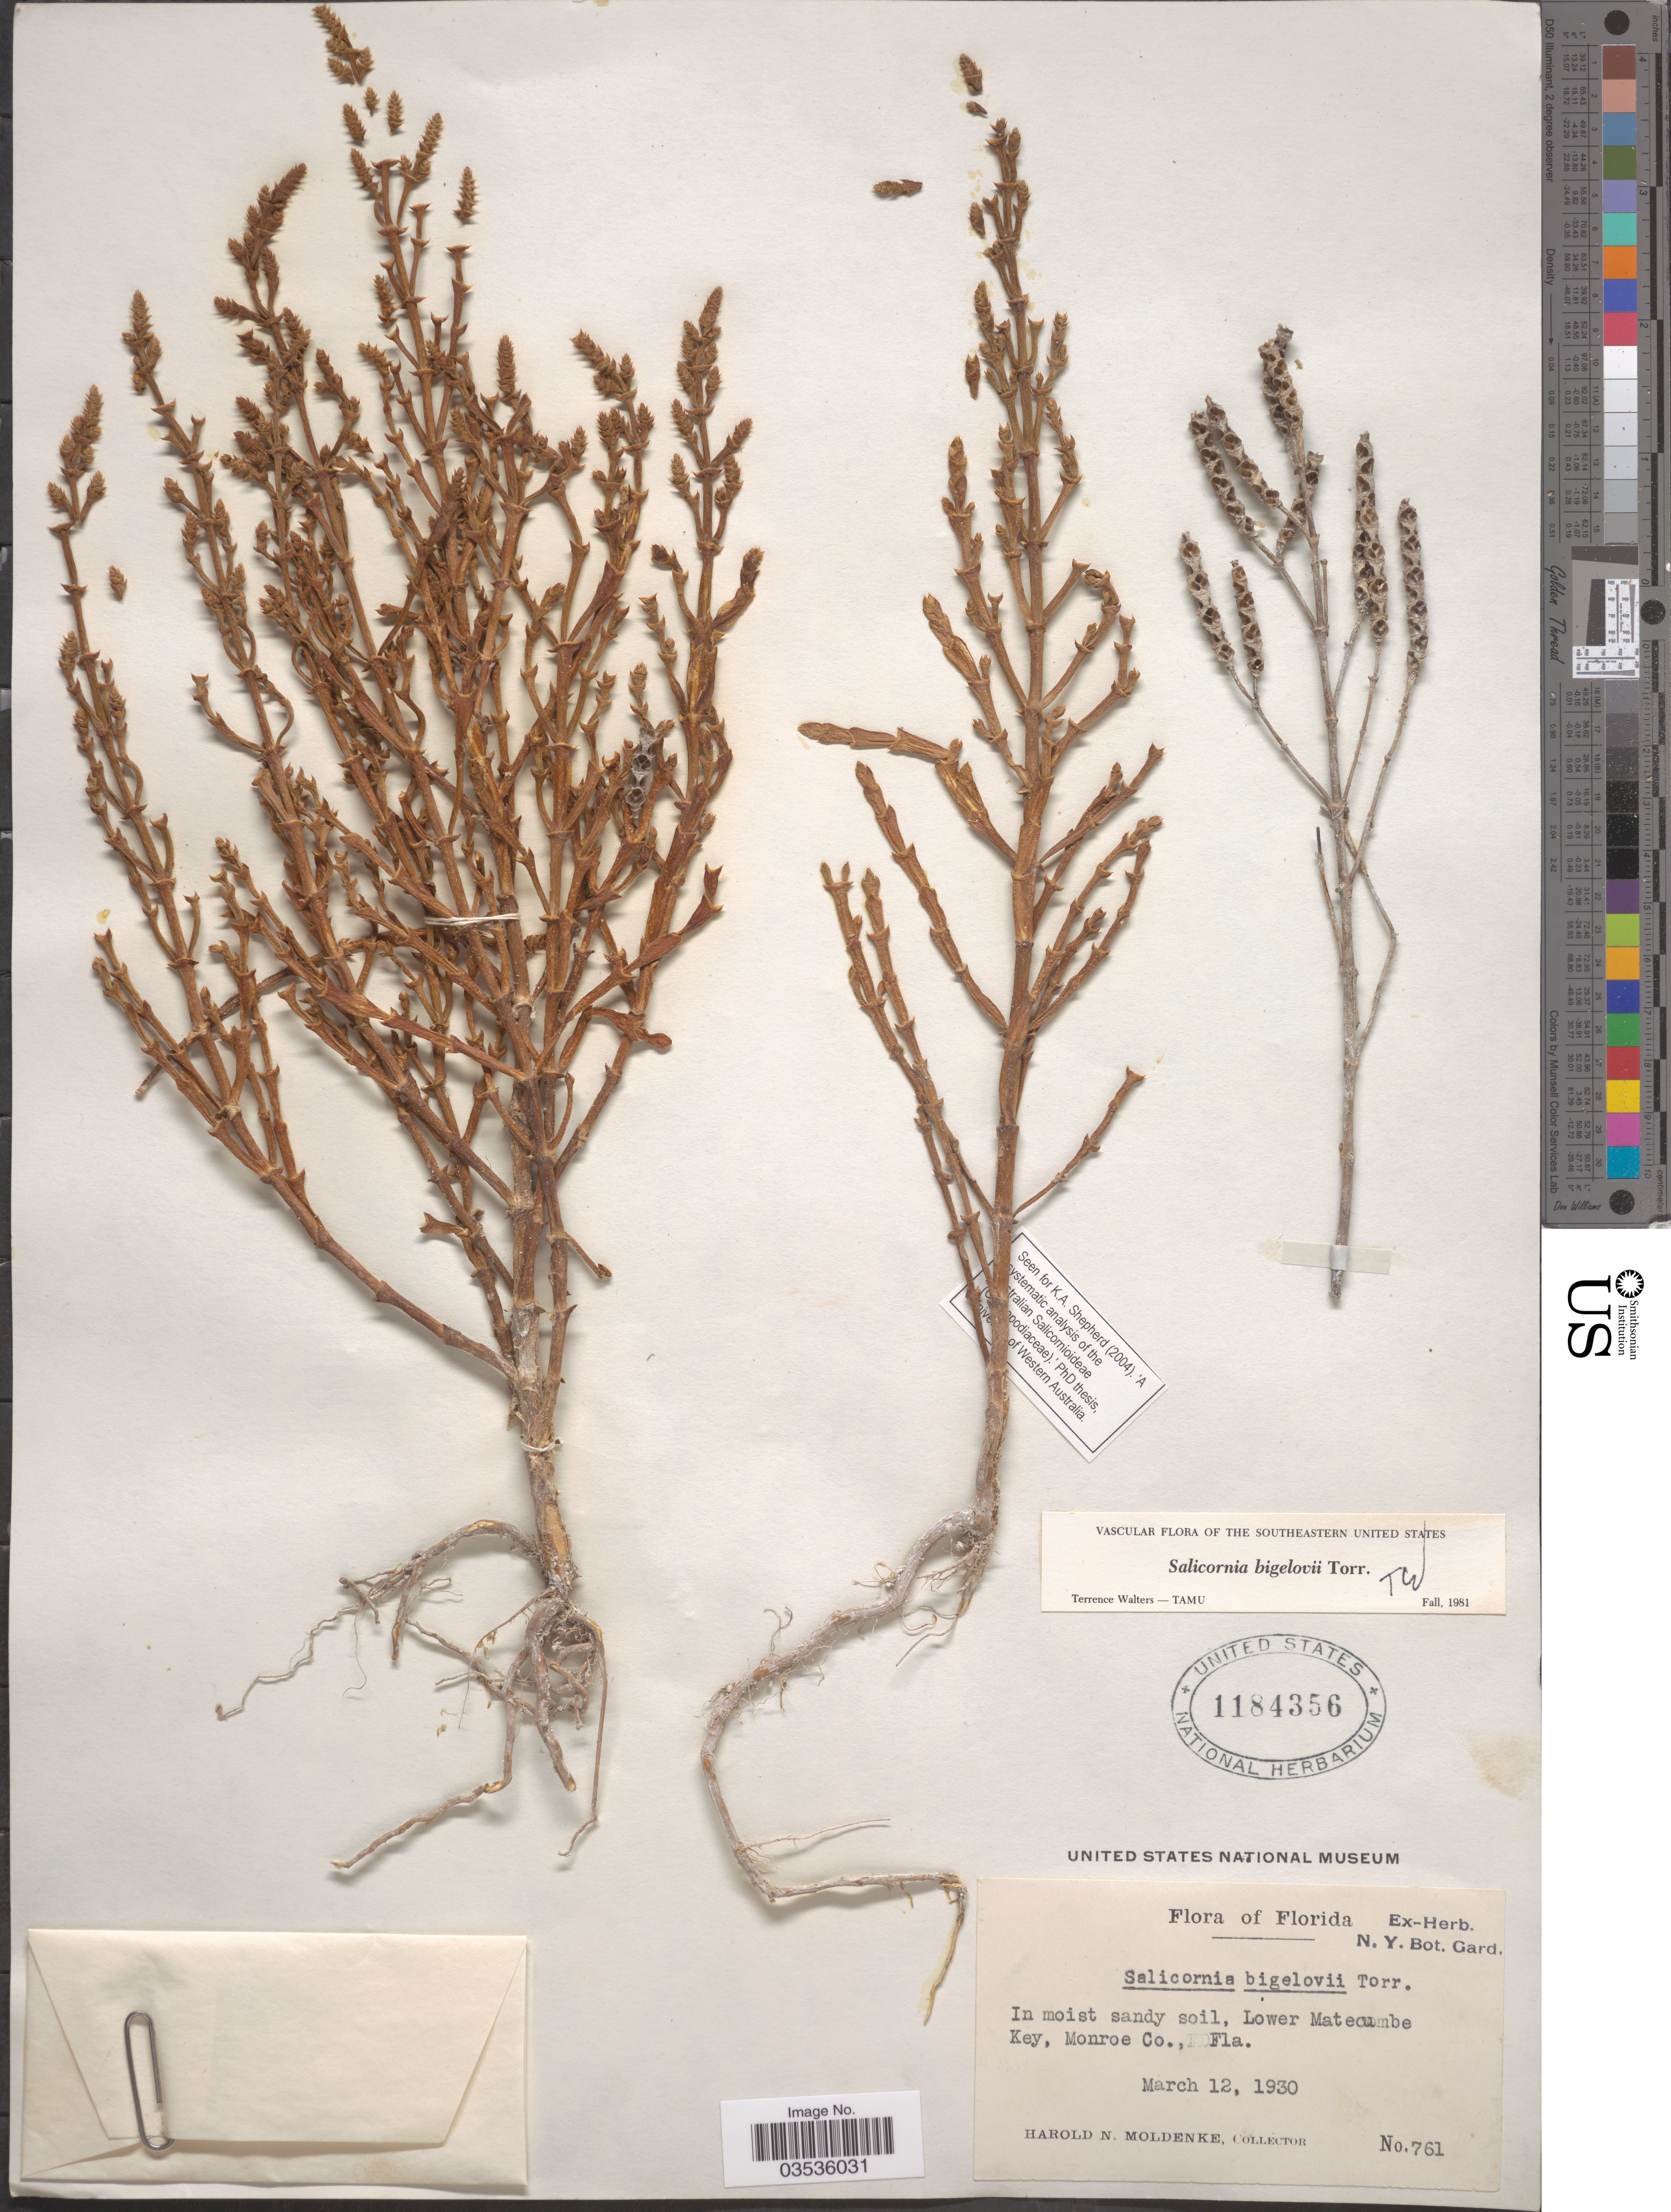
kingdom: Plantae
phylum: Tracheophyta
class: Magnoliopsida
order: Caryophyllales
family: Amaranthaceae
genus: Salicornia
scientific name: Salicornia bigelovii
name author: Torr.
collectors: H. N. Moldenke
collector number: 761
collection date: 1930-03-12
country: United States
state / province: Florida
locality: Lower Matecumbe Key, Monroe Co.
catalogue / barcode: US 1184356